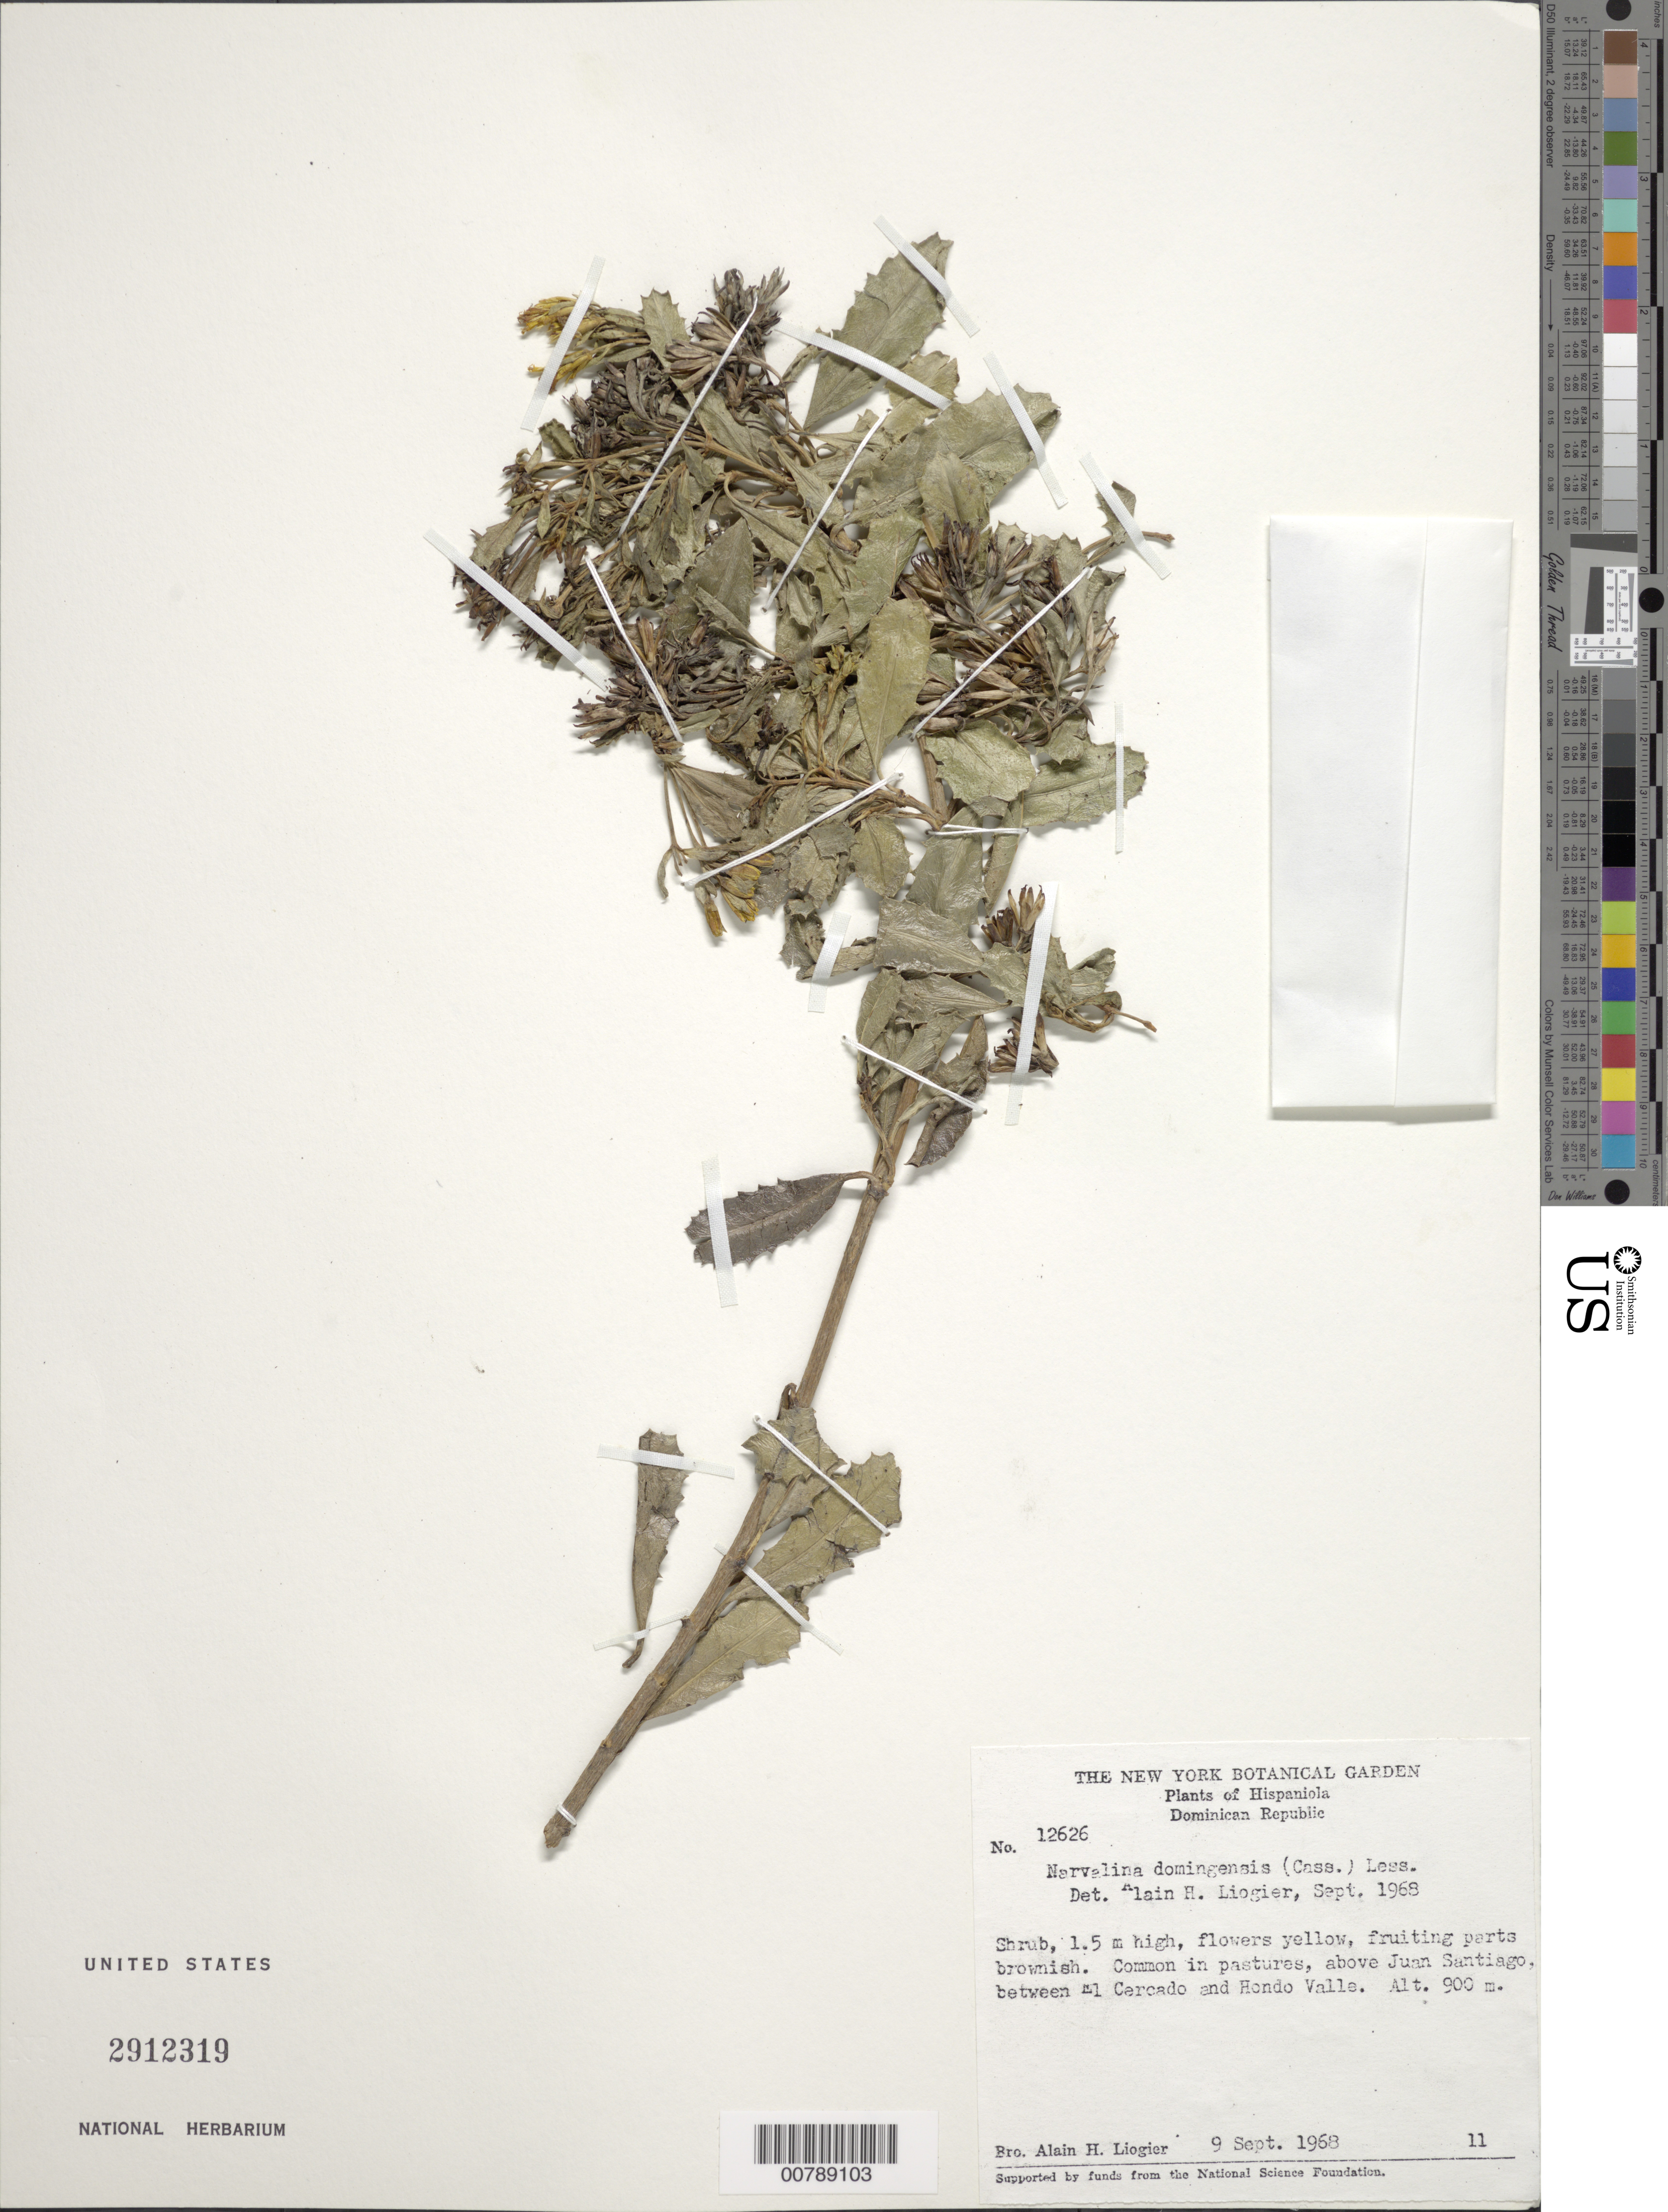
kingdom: Plantae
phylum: Tracheophyta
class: Magnoliopsida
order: Asterales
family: Asteraceae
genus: Narvalina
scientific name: Narvalina domingensis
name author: (Cass.) Less.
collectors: A. H. Liogier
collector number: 12626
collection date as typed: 09 Sep 1968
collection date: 1968-09-09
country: Dominican Republic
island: Hispaniola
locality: Common in pastures, above Juan Santiago, between El Cercado and Hondo Valle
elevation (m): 900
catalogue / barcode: US 2912319